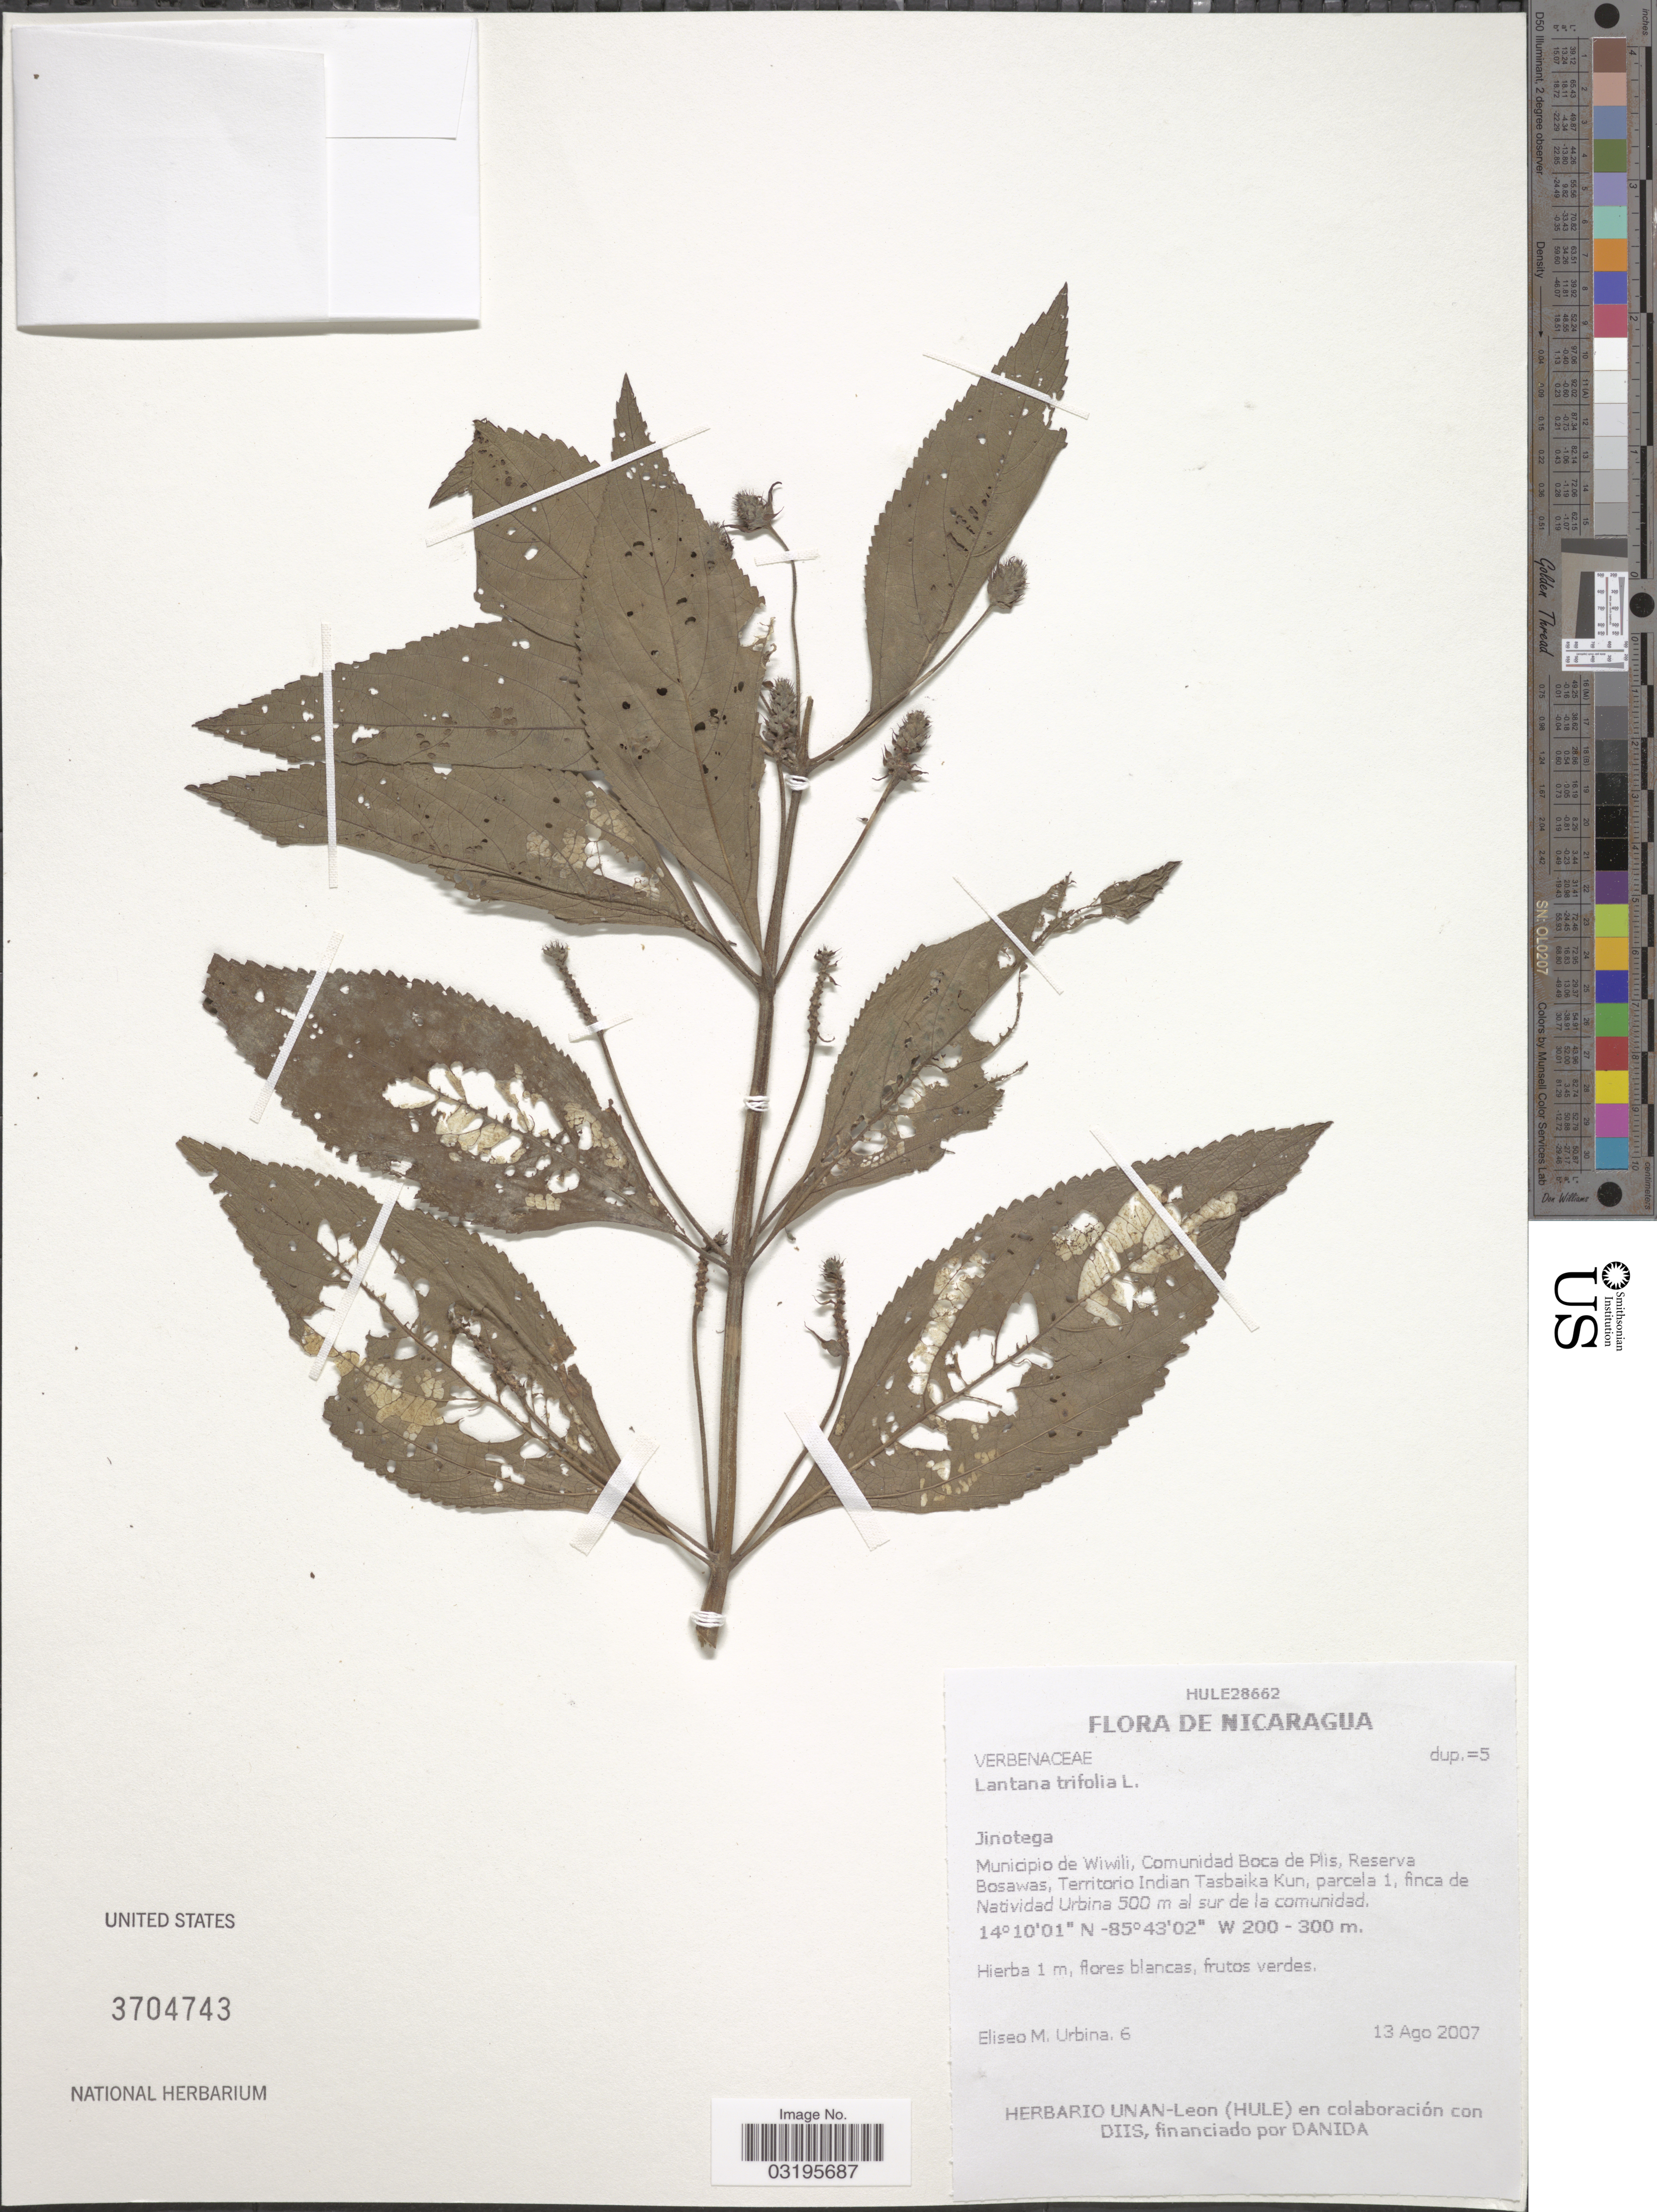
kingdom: Plantae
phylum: Tracheophyta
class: Magnoliopsida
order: Lamiales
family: Verbenaceae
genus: Lantana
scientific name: Lantana trifolia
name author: L.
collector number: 6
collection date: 2007-08-13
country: Nicaragua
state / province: Jinotega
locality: Municipio de Wiwili, Comunidad Boca de Plis, Reserve Bosawas, Territorio Indian Rasbaika Kun, parcela 1, finca de Natividad Urbina 500 m al sur de la comunidad.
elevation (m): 200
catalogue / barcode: US 3704743